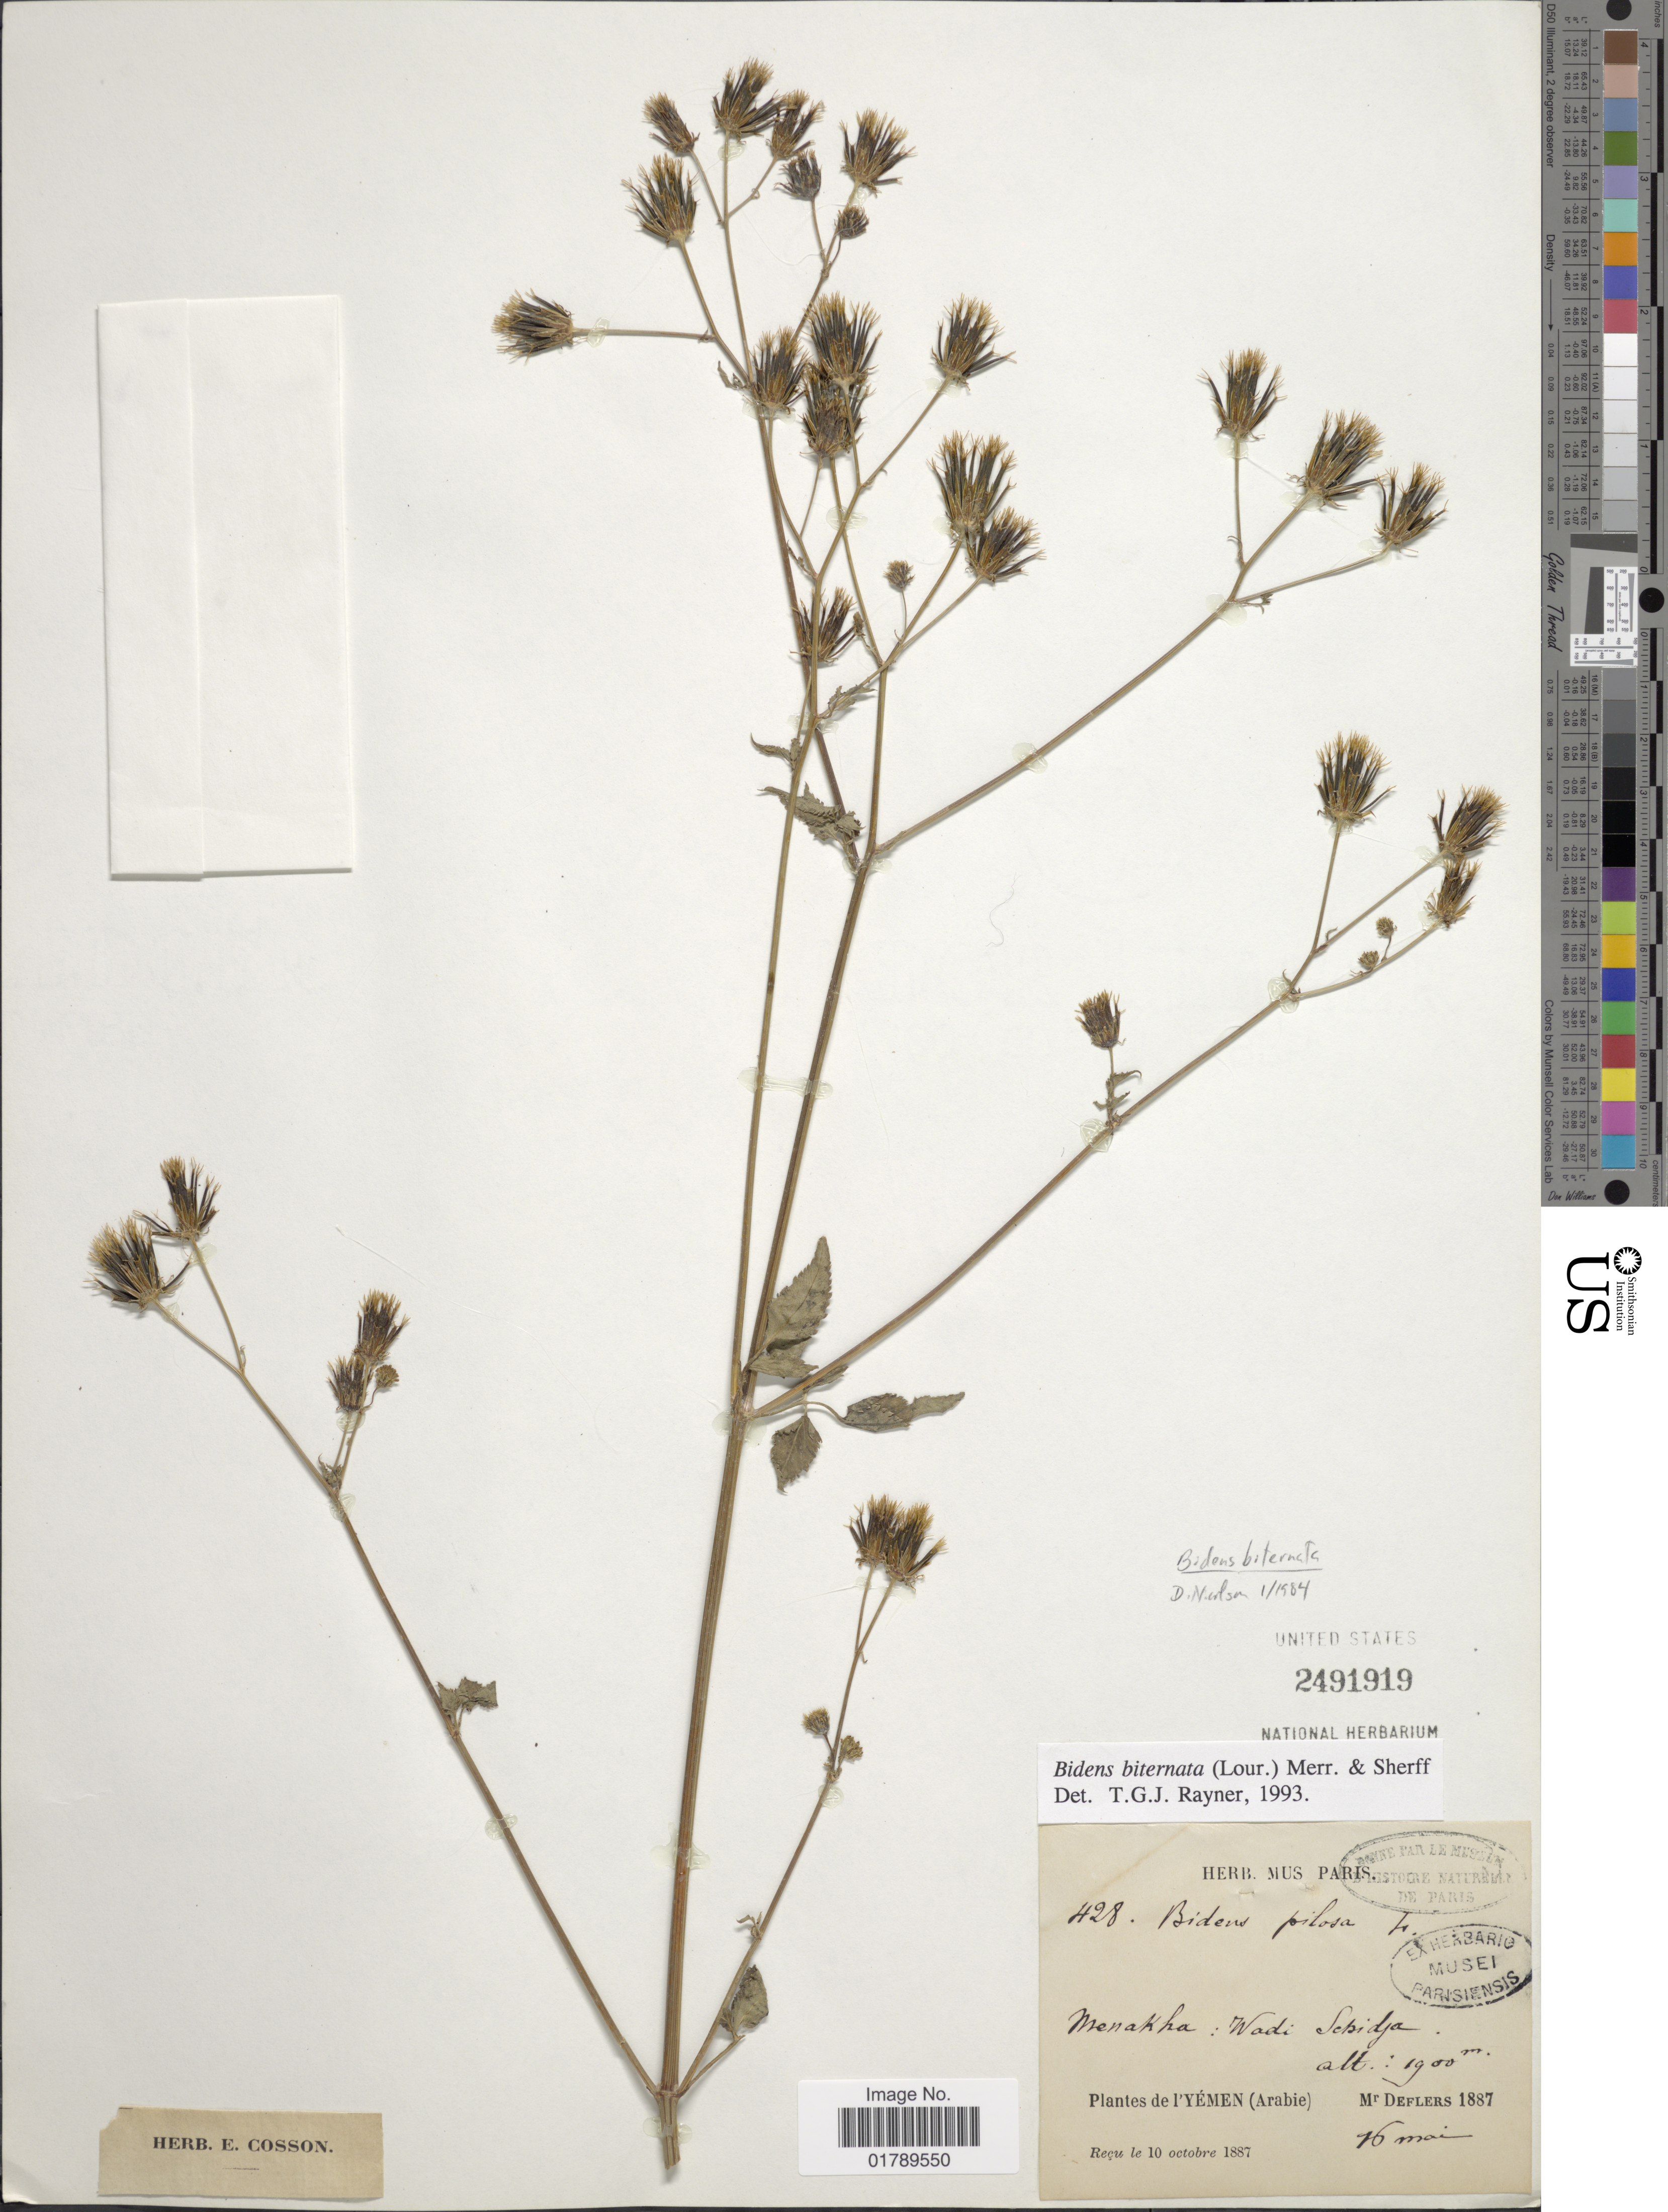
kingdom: Plantae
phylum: Tracheophyta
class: Magnoliopsida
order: Asterales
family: Asteraceae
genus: Bidens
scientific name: Bidens biternata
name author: (Lour.) Merr. & Sherff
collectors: -. Deflers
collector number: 428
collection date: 1887-05-16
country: Yemen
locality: Menakha: Wadi Schidja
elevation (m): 1900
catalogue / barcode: US 2491919